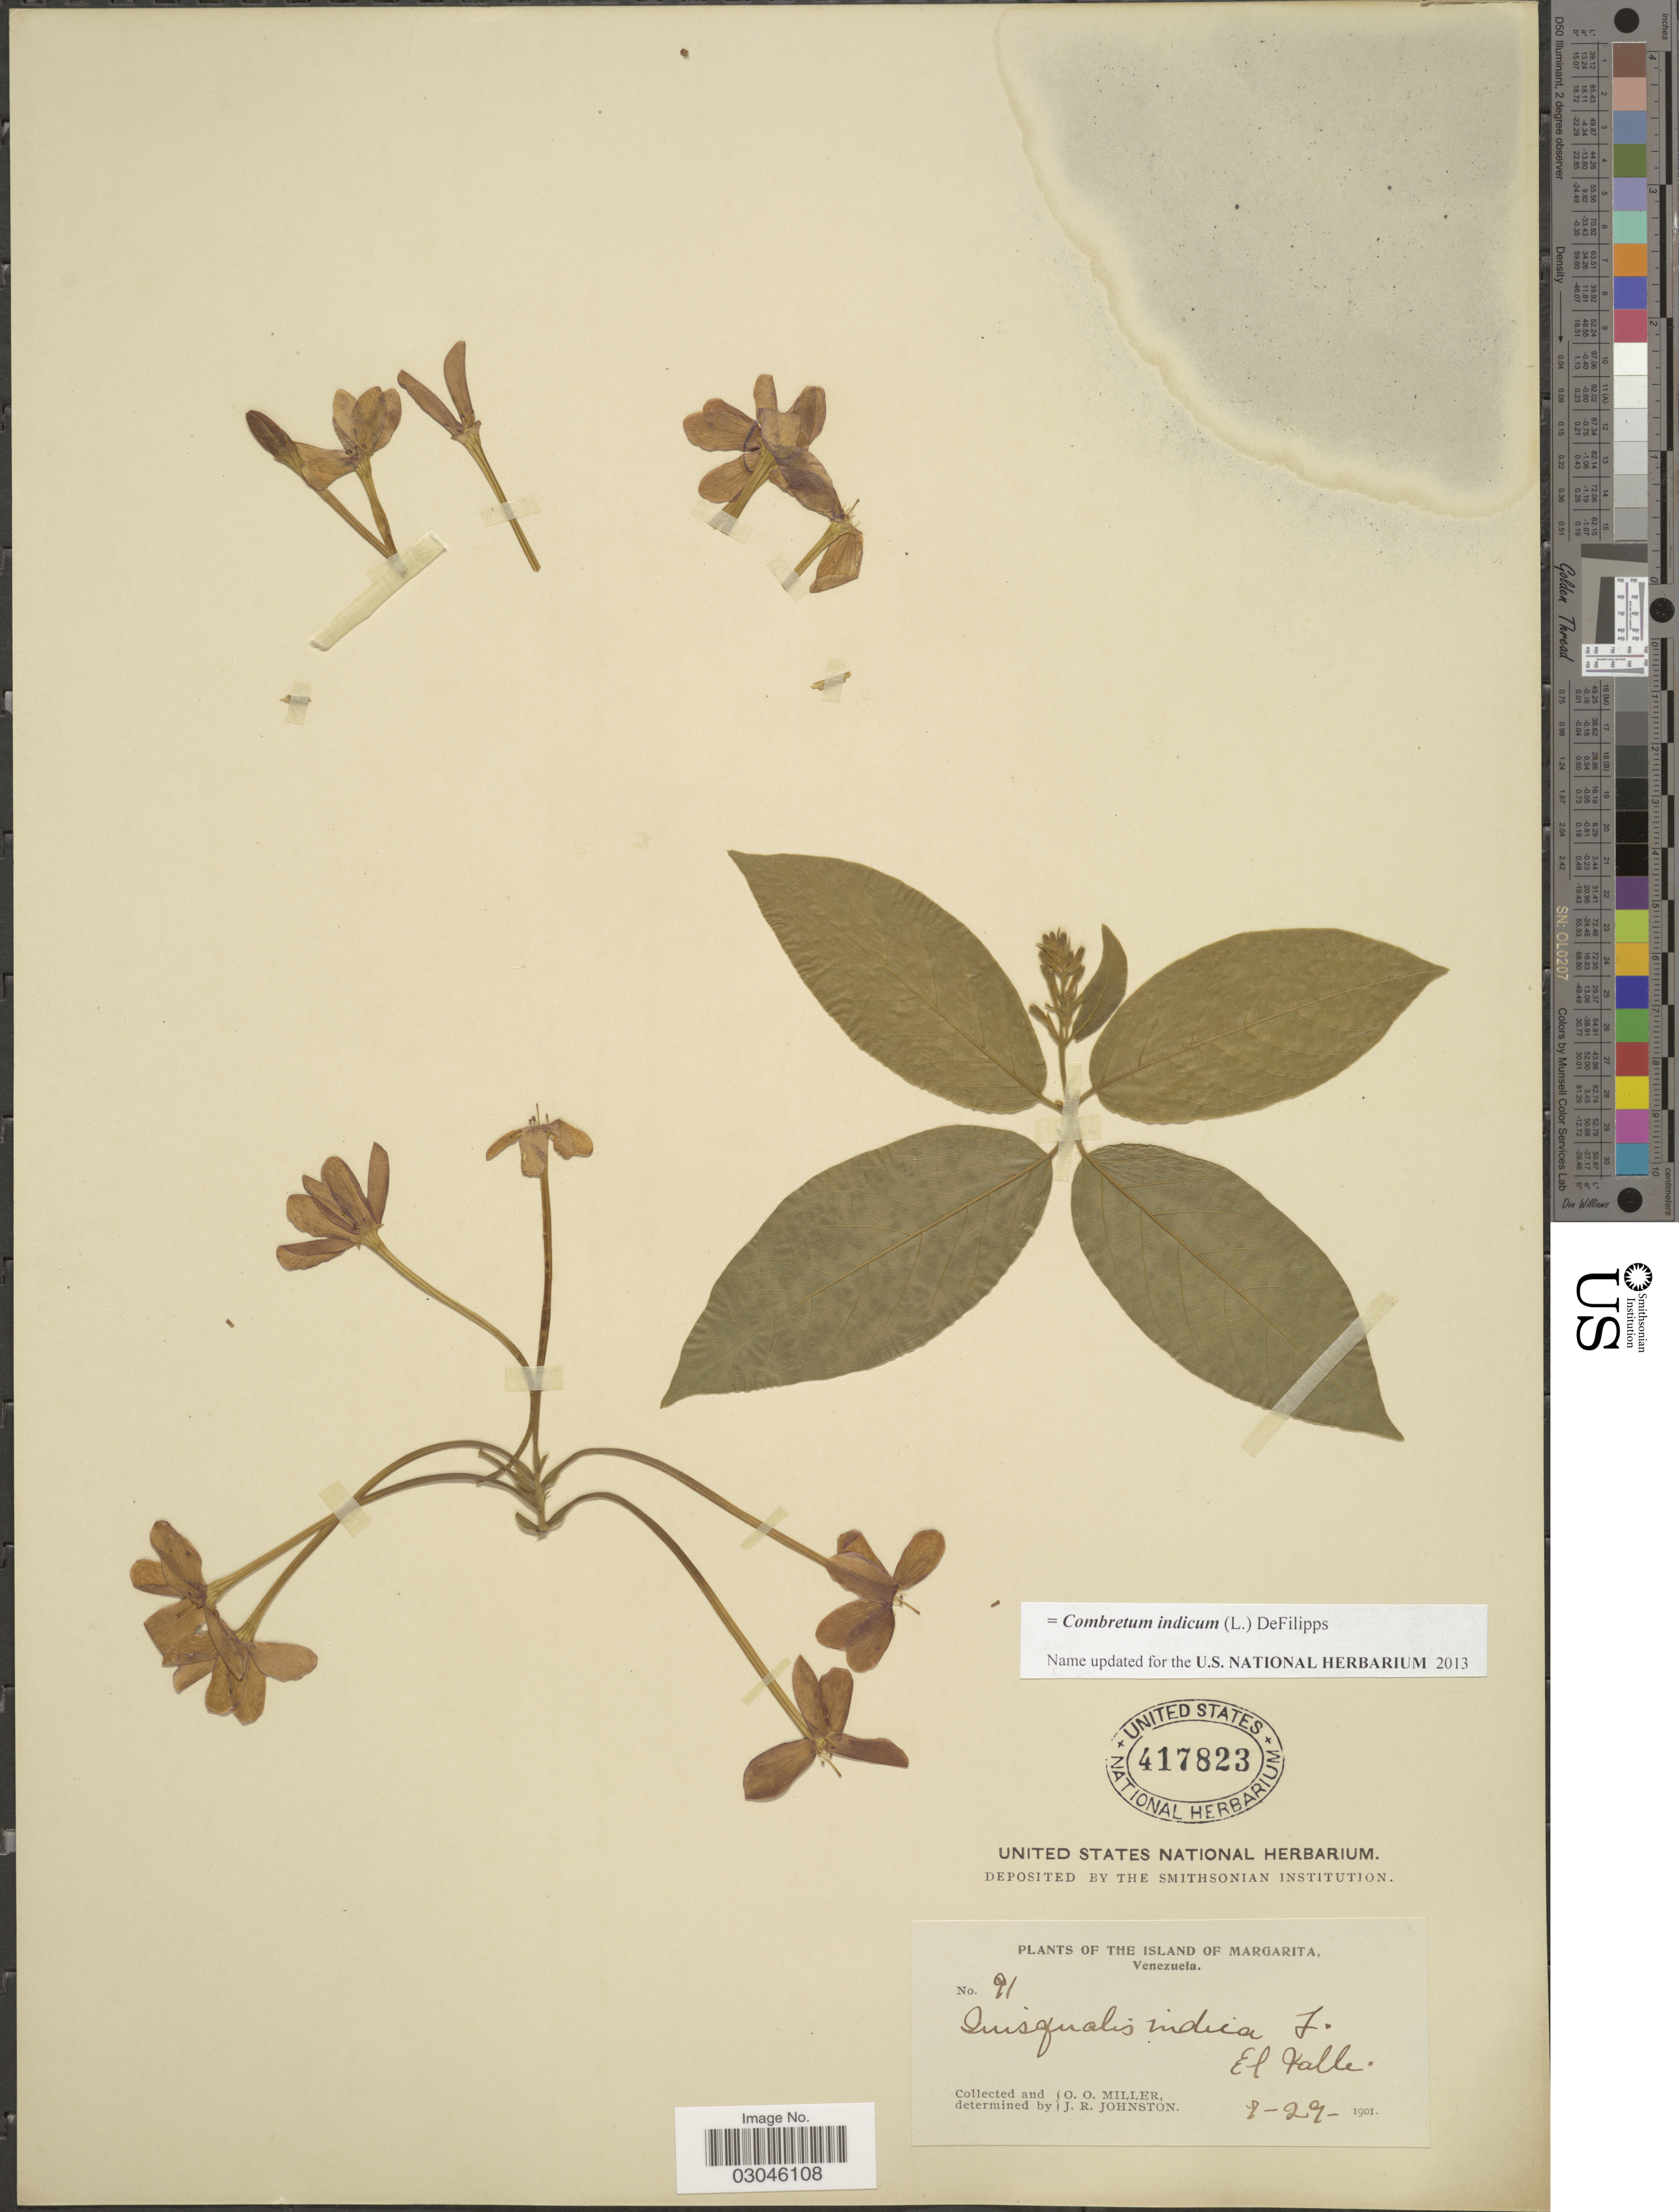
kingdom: Plantae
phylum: Tracheophyta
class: Magnoliopsida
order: Myrtales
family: Combretaceae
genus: Combretum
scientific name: Combretum indicum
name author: (L.) DeFilipps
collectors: O. O. Miller & J. Johnston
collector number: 91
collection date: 1901-09-29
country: Venezuela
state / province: Nueva Esparta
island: Margarita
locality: Island of Margarita. El Valle.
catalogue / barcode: US 417823